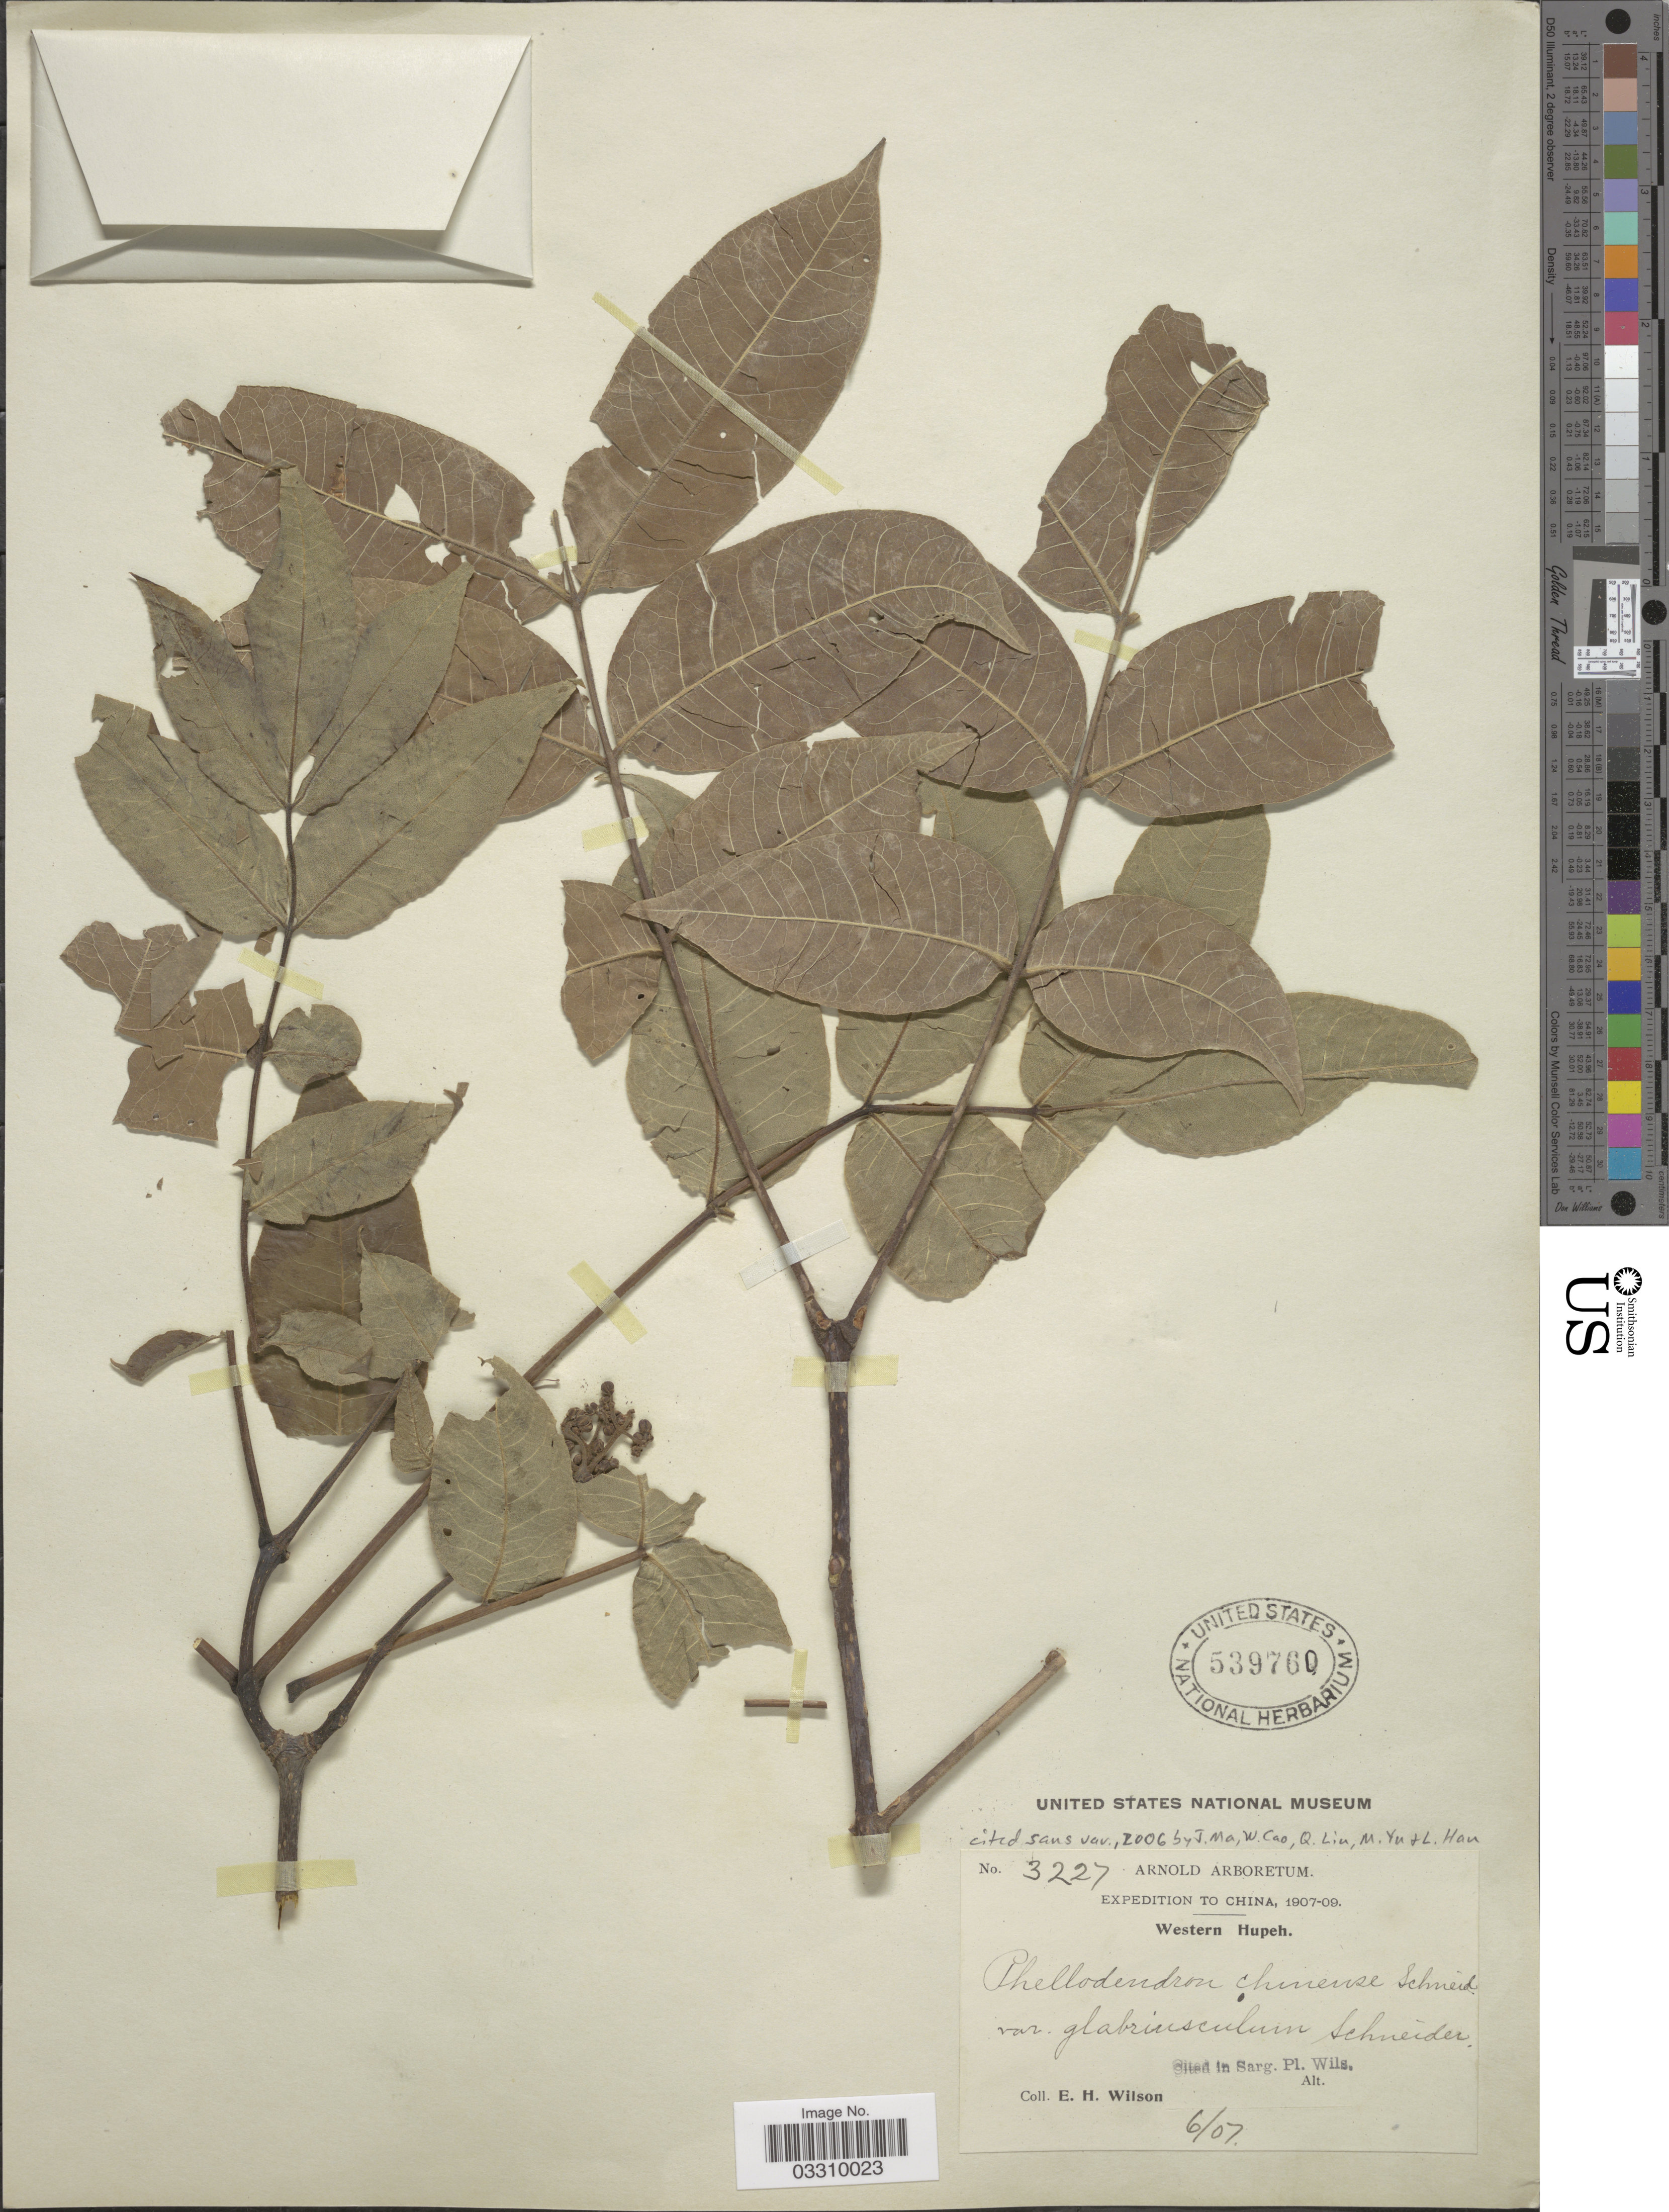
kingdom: Plantae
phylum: Tracheophyta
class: Magnoliopsida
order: Sapindales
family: Rutaceae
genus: Phellodendron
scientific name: Phellodendron chinense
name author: C.K. Schneid.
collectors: E. Wilson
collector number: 3227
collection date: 1907-06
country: China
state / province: Hubei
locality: Western Hupeh.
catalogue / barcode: US 539760